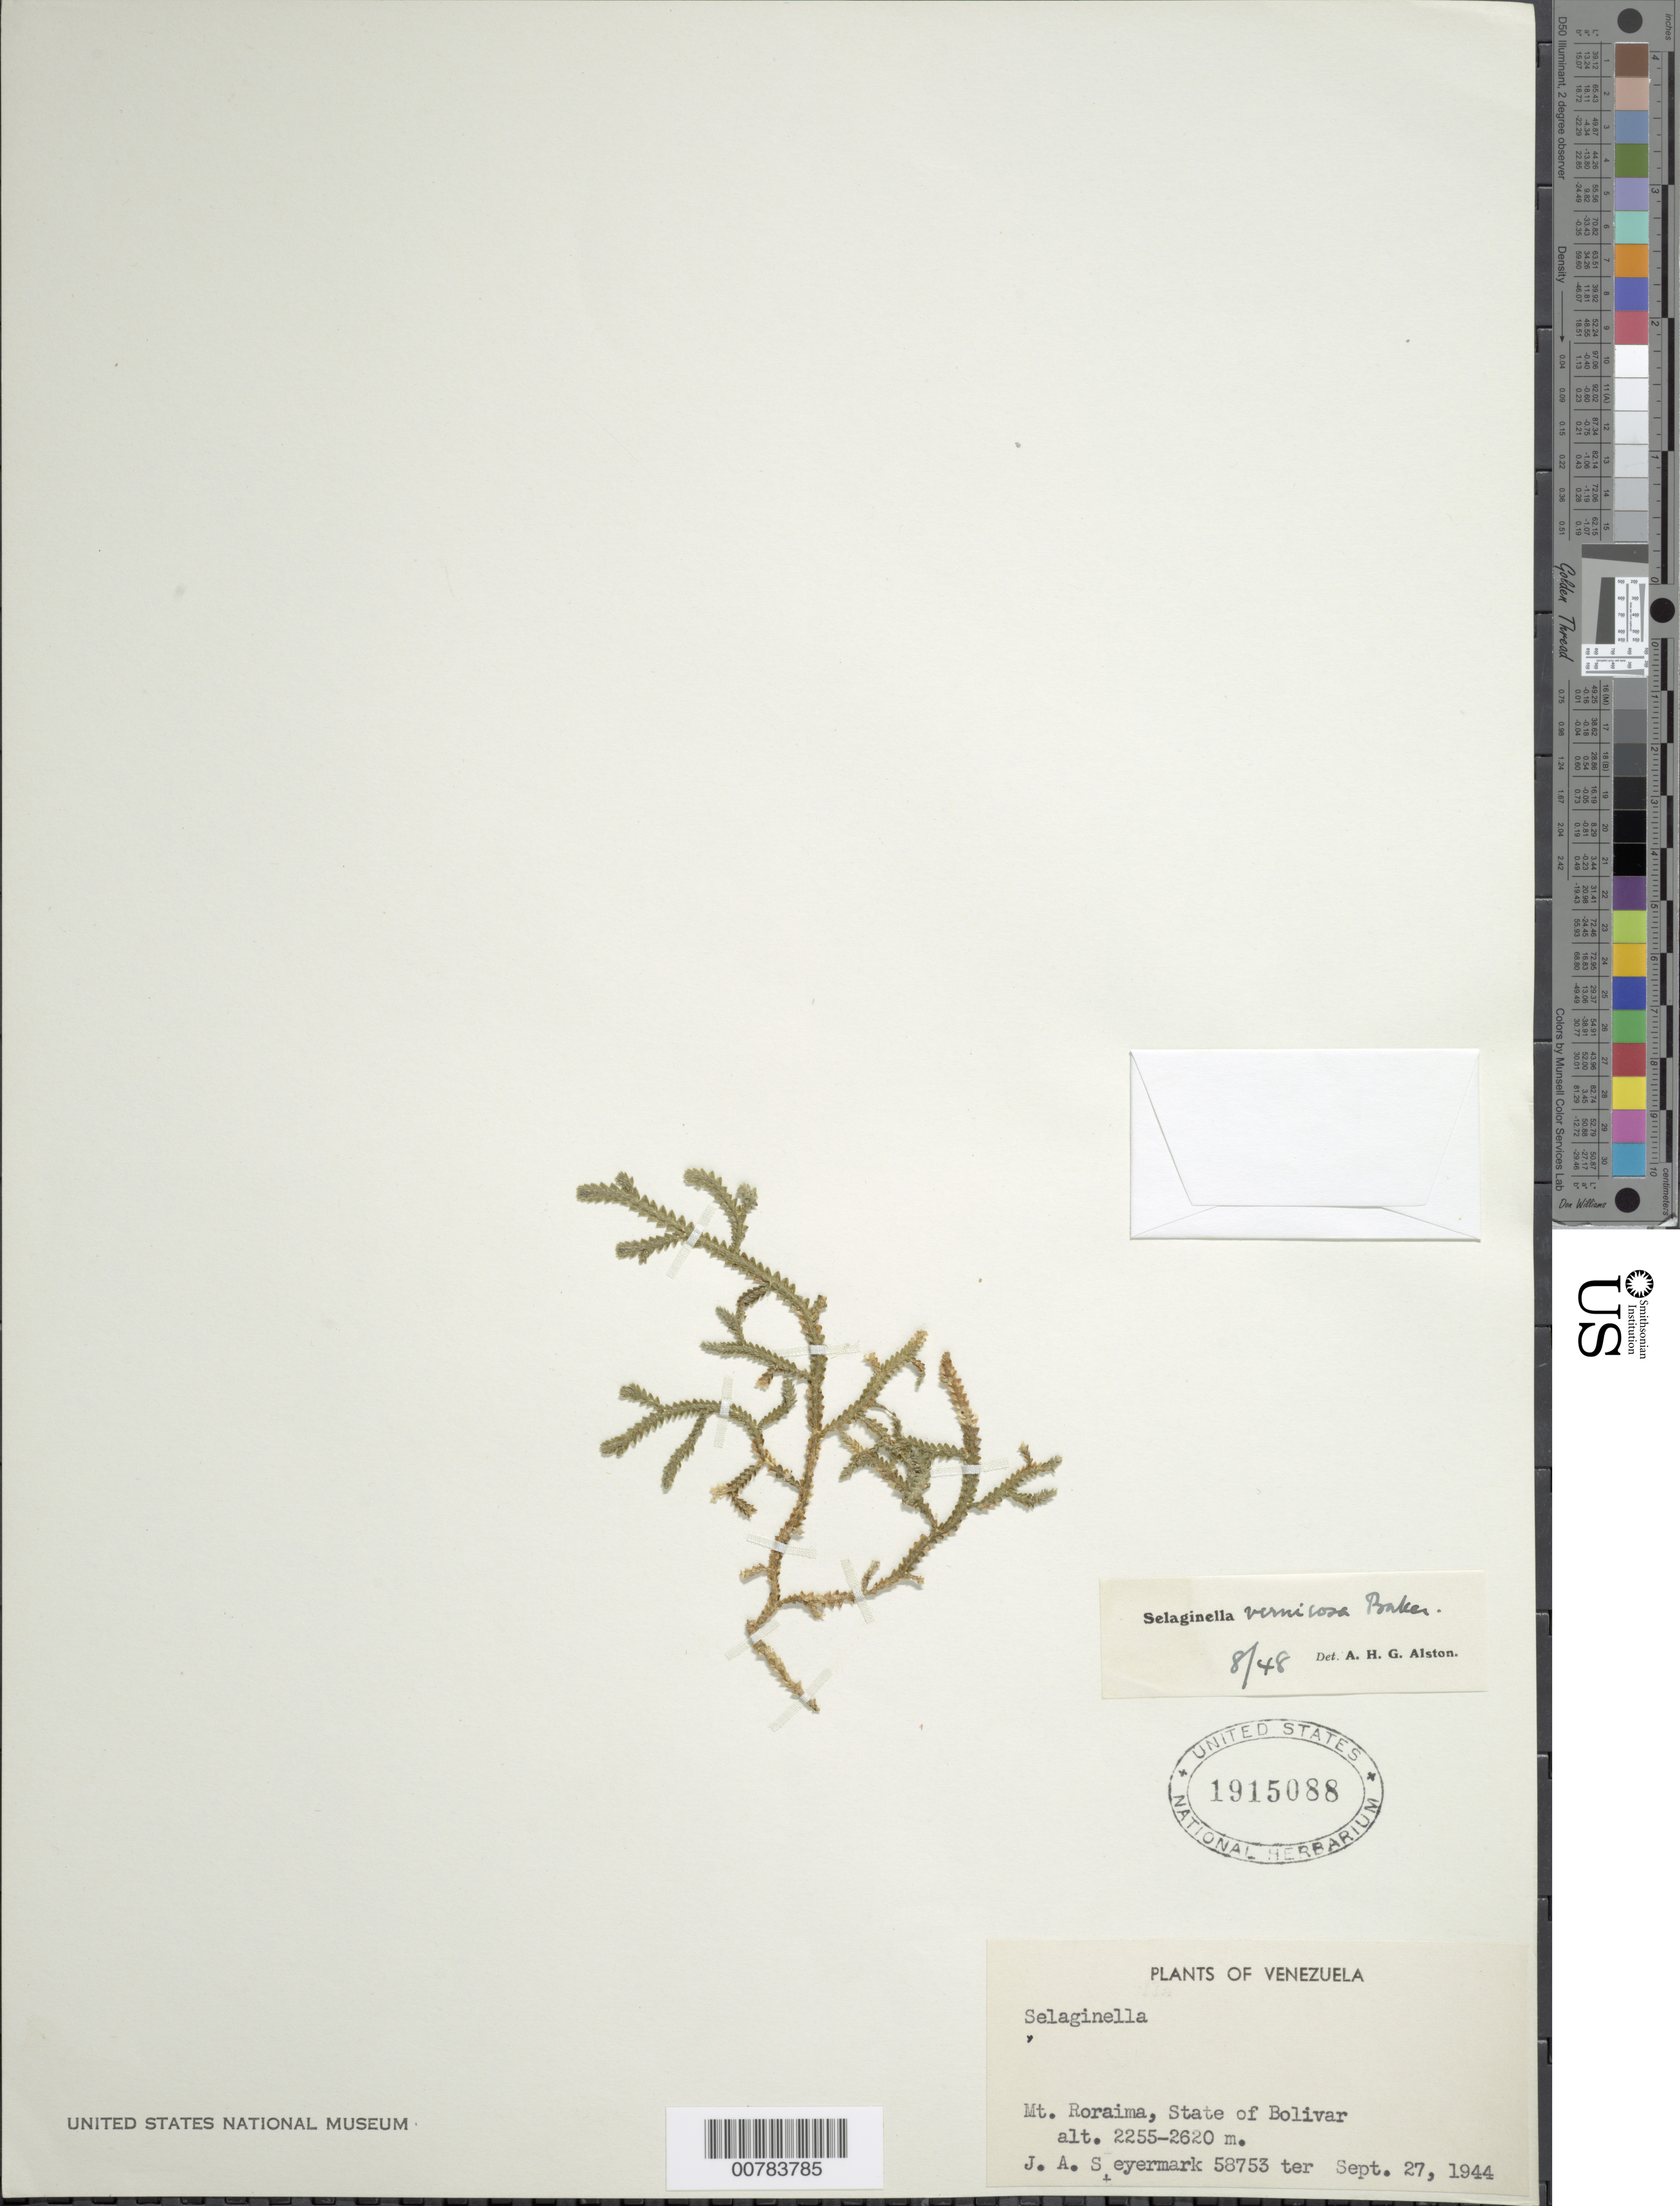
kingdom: Plantae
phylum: Tracheophyta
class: Lycopodiopsida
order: Selaginellales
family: Selaginellaceae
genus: Selaginella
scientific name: Selaginella vernicosa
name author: Baker in Thurn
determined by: Alston, A. H. G.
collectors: J. Steyermark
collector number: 58753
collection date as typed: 27-Sep-44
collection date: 1944-09-27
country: Venezuela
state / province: Bolívar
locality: Mt. Roraima, SW-facing side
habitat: Ascent of ledge, from beginning of sandstone bluffs to summit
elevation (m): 2255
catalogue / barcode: US 1915088